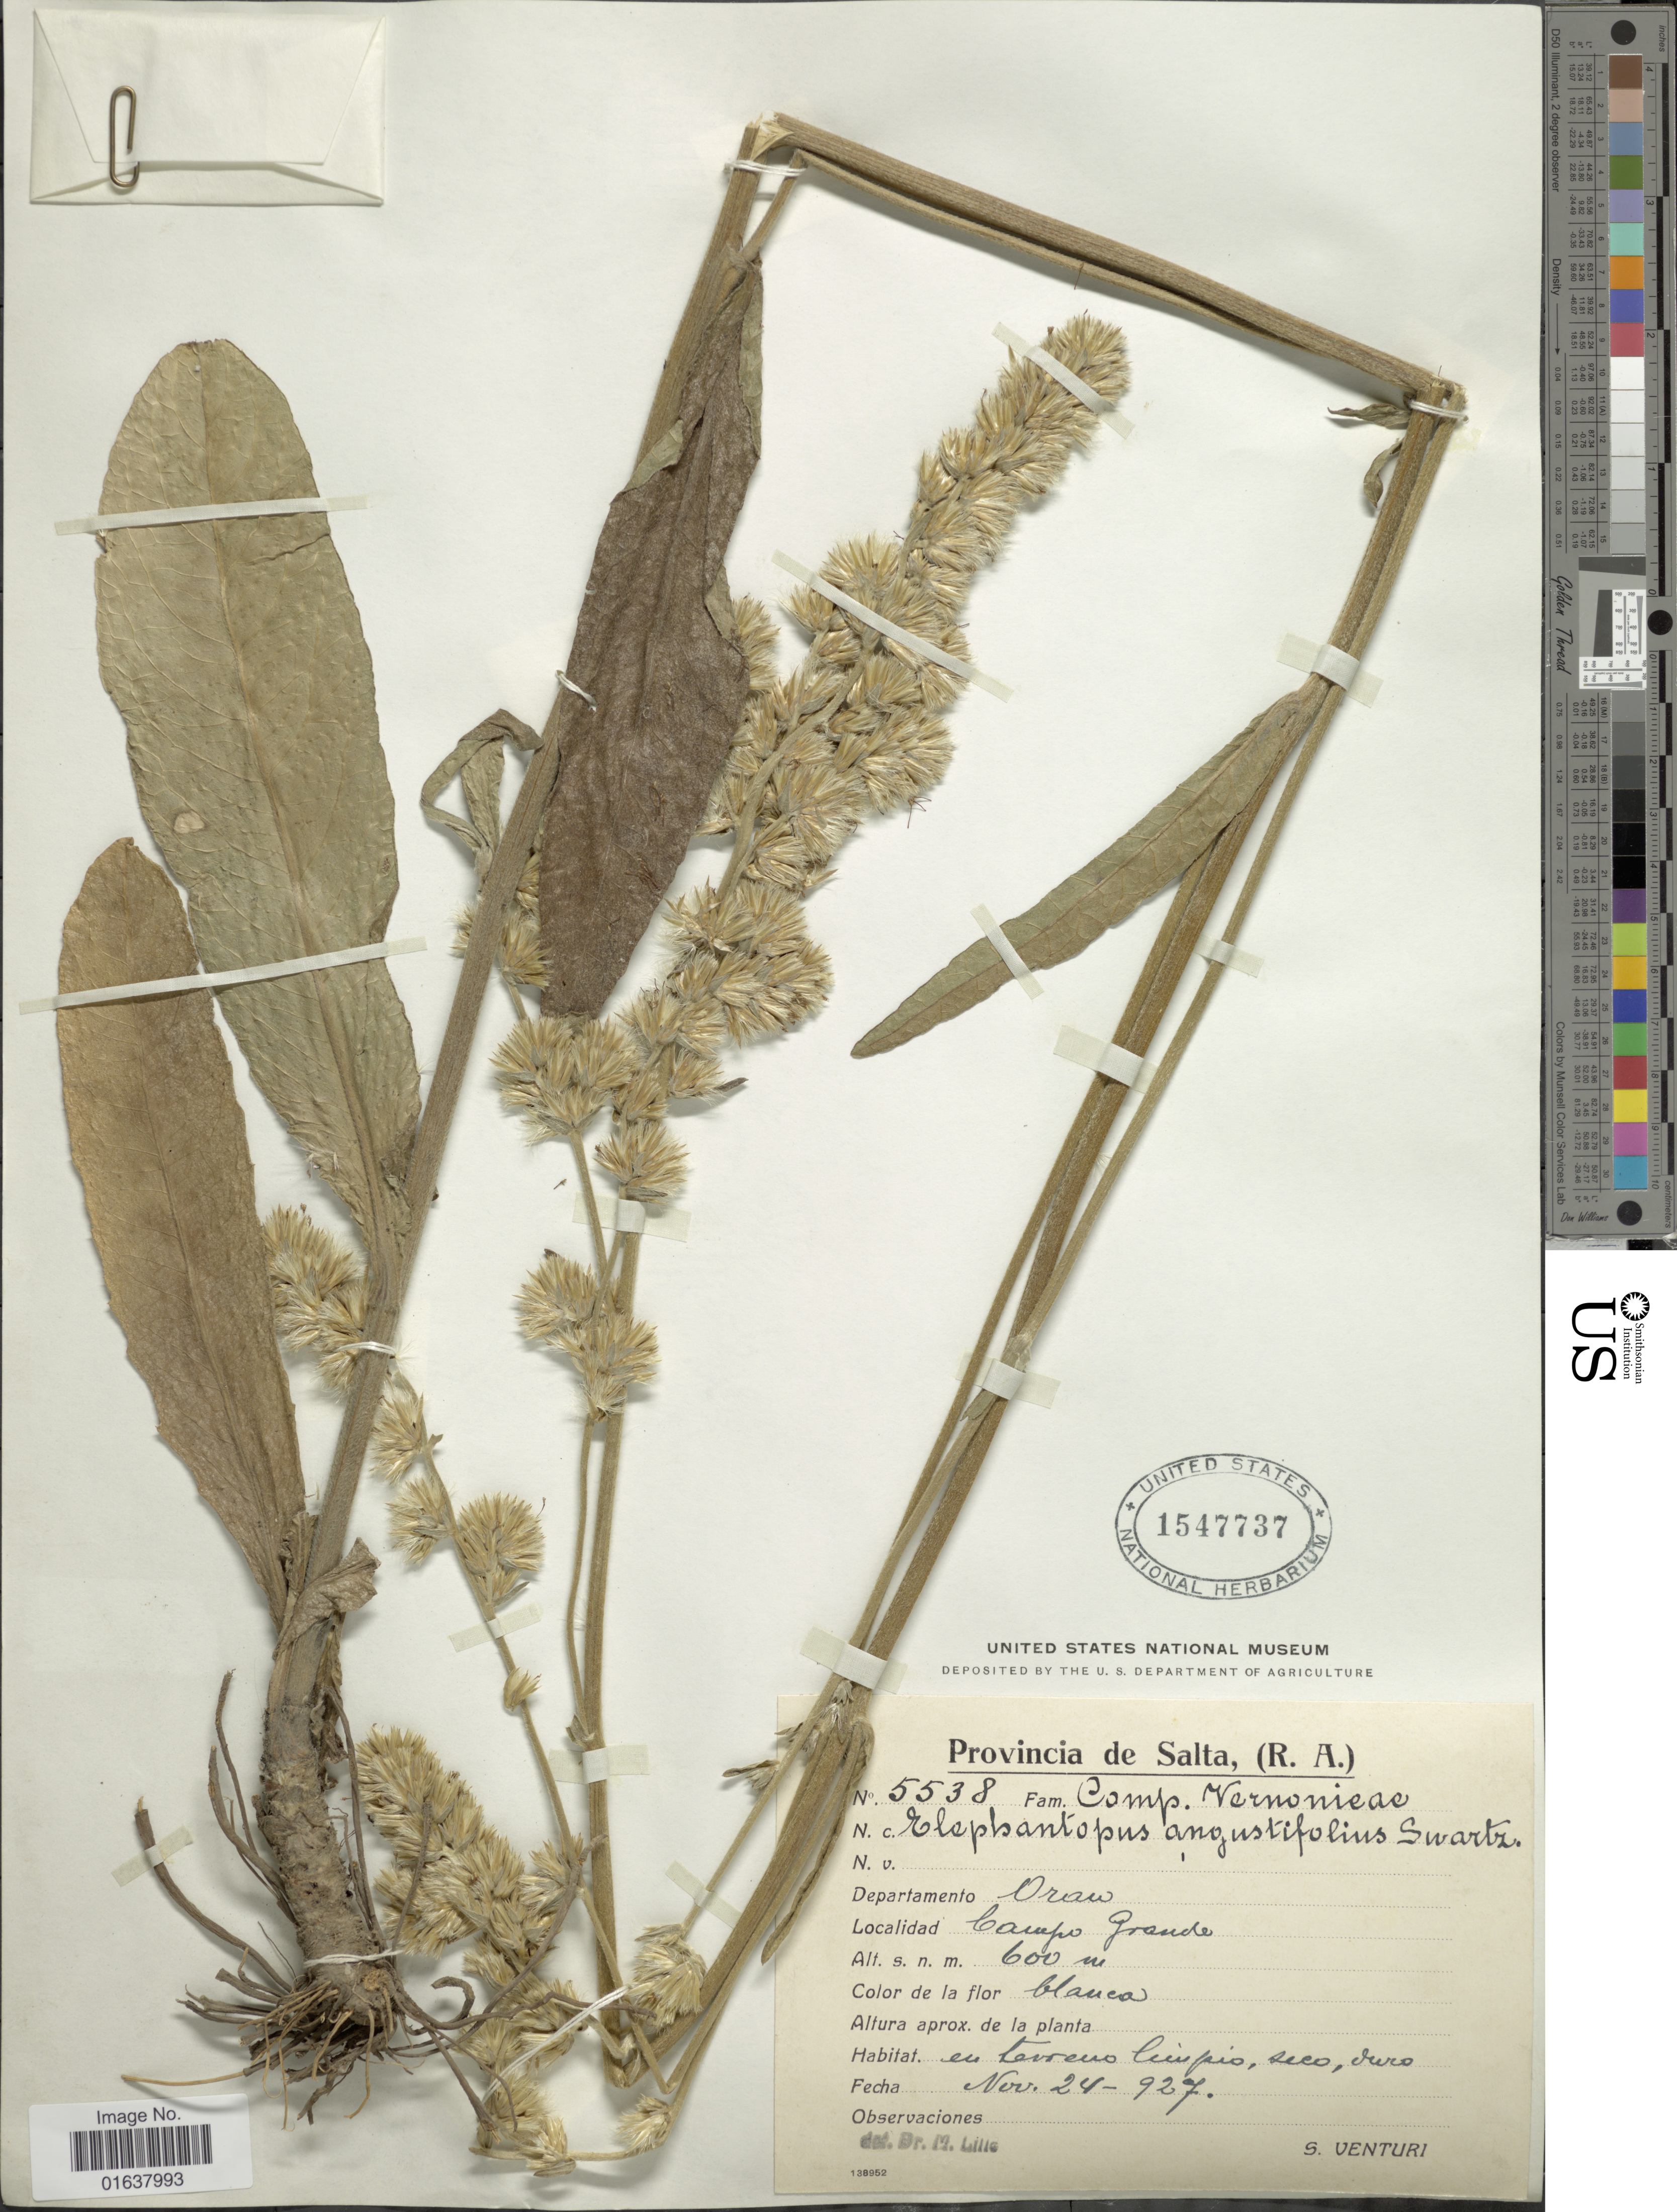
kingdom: Plantae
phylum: Tracheophyta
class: Magnoliopsida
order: Asterales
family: Asteraceae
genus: Orthopappus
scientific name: Orthopappus angustifolius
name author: (Sw.) Gleason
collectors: S. Venturi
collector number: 5538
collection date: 1927-11-24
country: Argentina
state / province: Salta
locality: Provincia de Salta, R. A. Departamento Oraw. Campo Grande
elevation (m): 600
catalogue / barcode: US 1547737